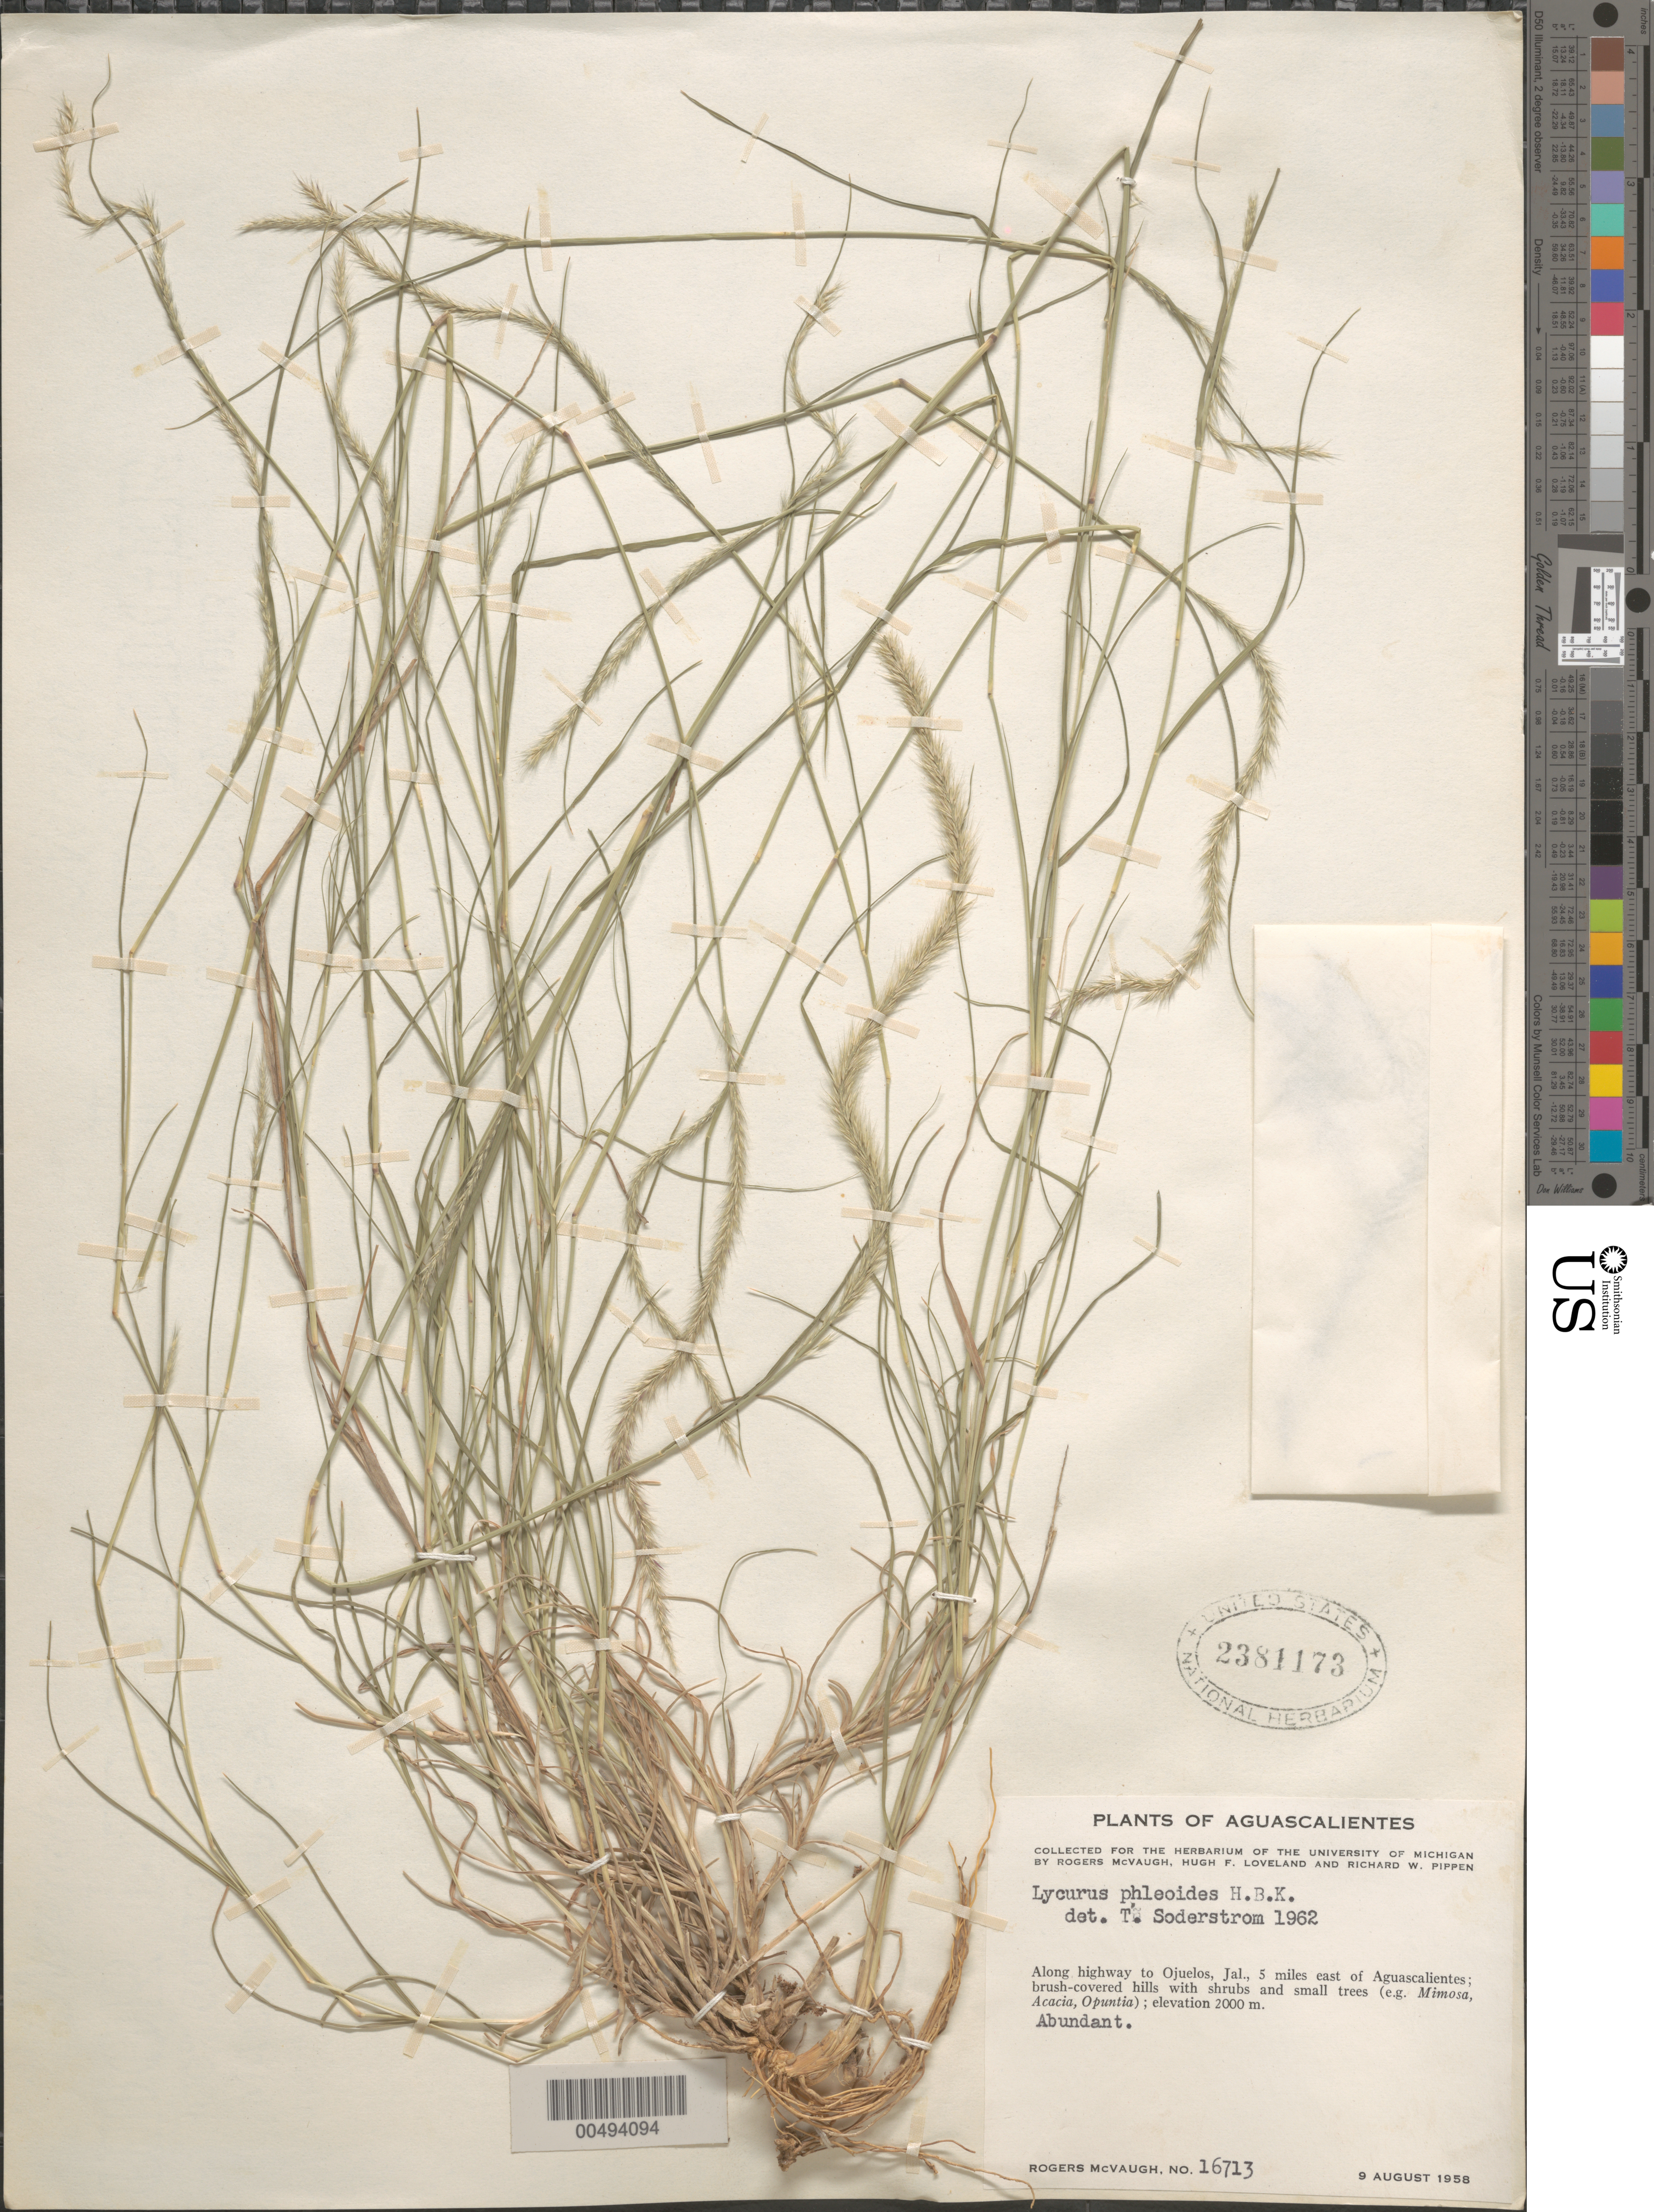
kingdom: Plantae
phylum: Tracheophyta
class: Liliopsida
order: Poales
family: Poaceae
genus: Lycurus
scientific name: Lycurus phleoides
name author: Kunth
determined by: Soderstrom, T. R.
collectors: R. McVaugh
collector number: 16713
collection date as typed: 9 Aug 1958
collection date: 1958-08-09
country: Mexico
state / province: Aguascalientes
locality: Along hwy to Ojuelos, Jal., 5 mi E of Aguascalientes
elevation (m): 2000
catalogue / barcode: US 2381173